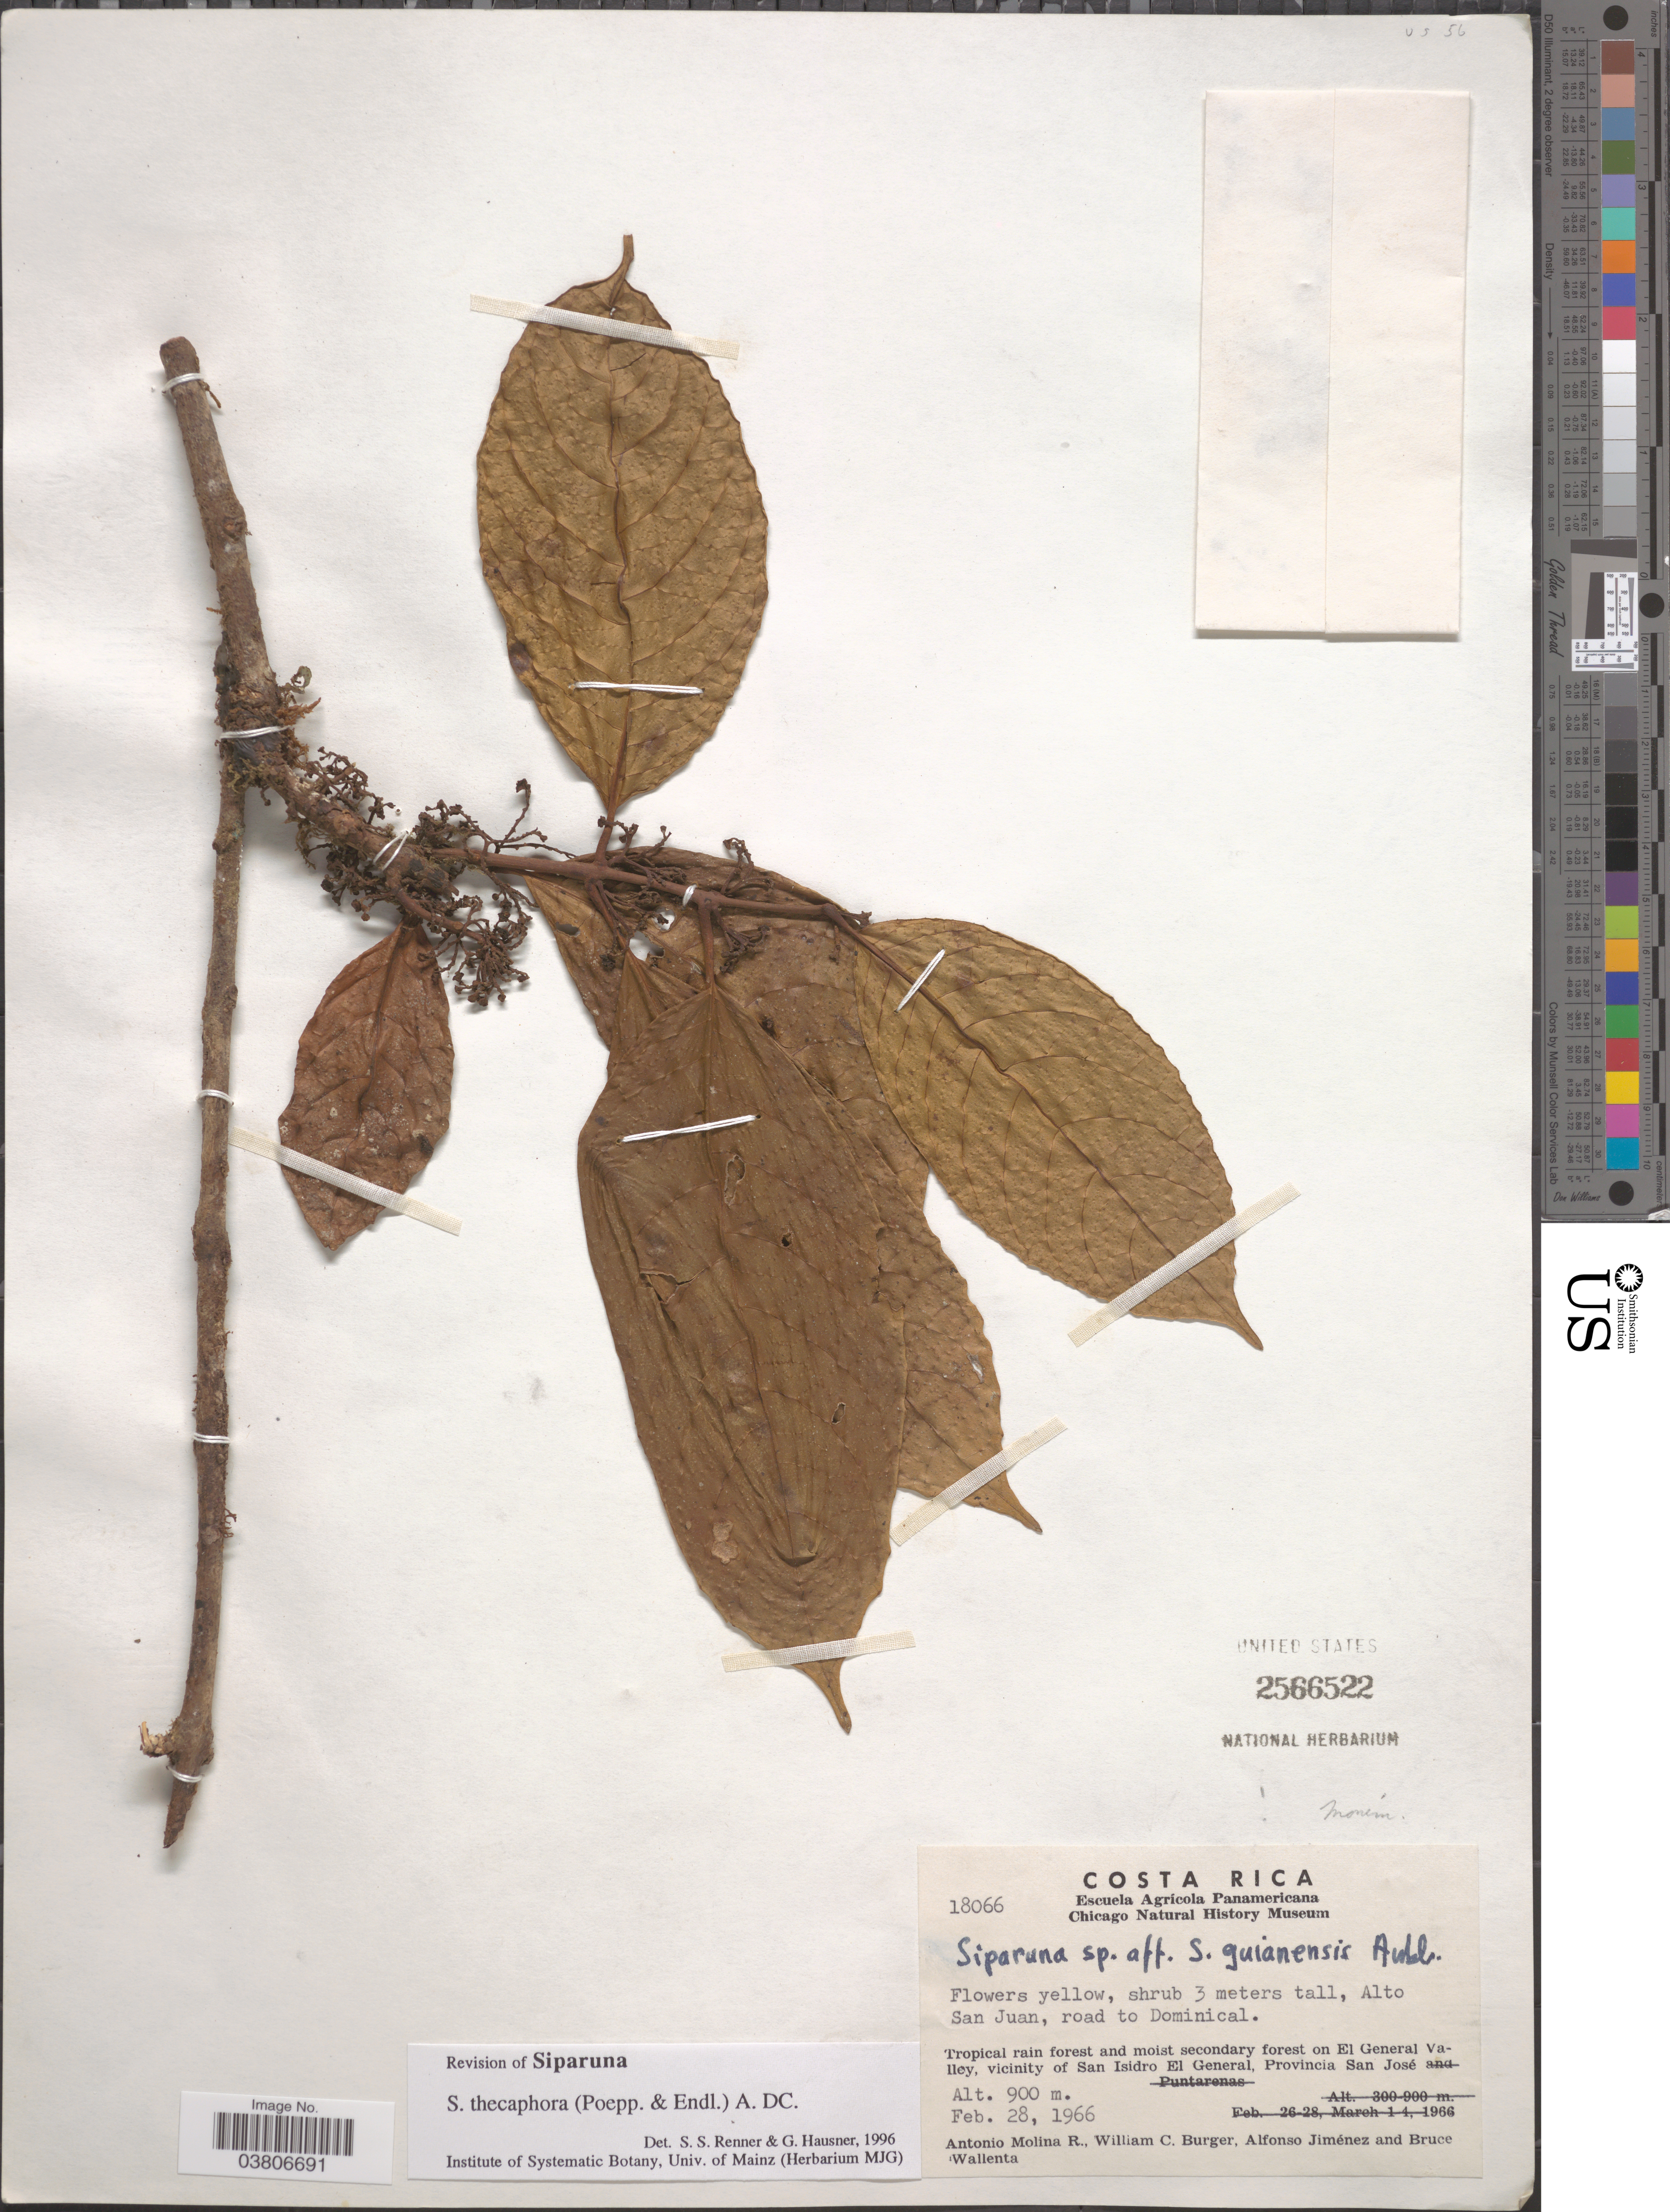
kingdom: Plantae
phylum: Tracheophyta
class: Magnoliopsida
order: Laurales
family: Siparunaceae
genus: Siparuna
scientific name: Siparuna thecaphora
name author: (Poepp. & Endl.) A. DC.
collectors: A. Molina R., L. O. Williams, A. Jiménez & B. Wallenta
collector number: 18066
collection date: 1966-02-28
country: Costa Rica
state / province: San José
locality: Alto San Juan, road to Dominical. Tropical rain forest and moist secondary forest on El General Valley, vicinity of San Isidro El General.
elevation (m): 900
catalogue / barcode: US 2566522